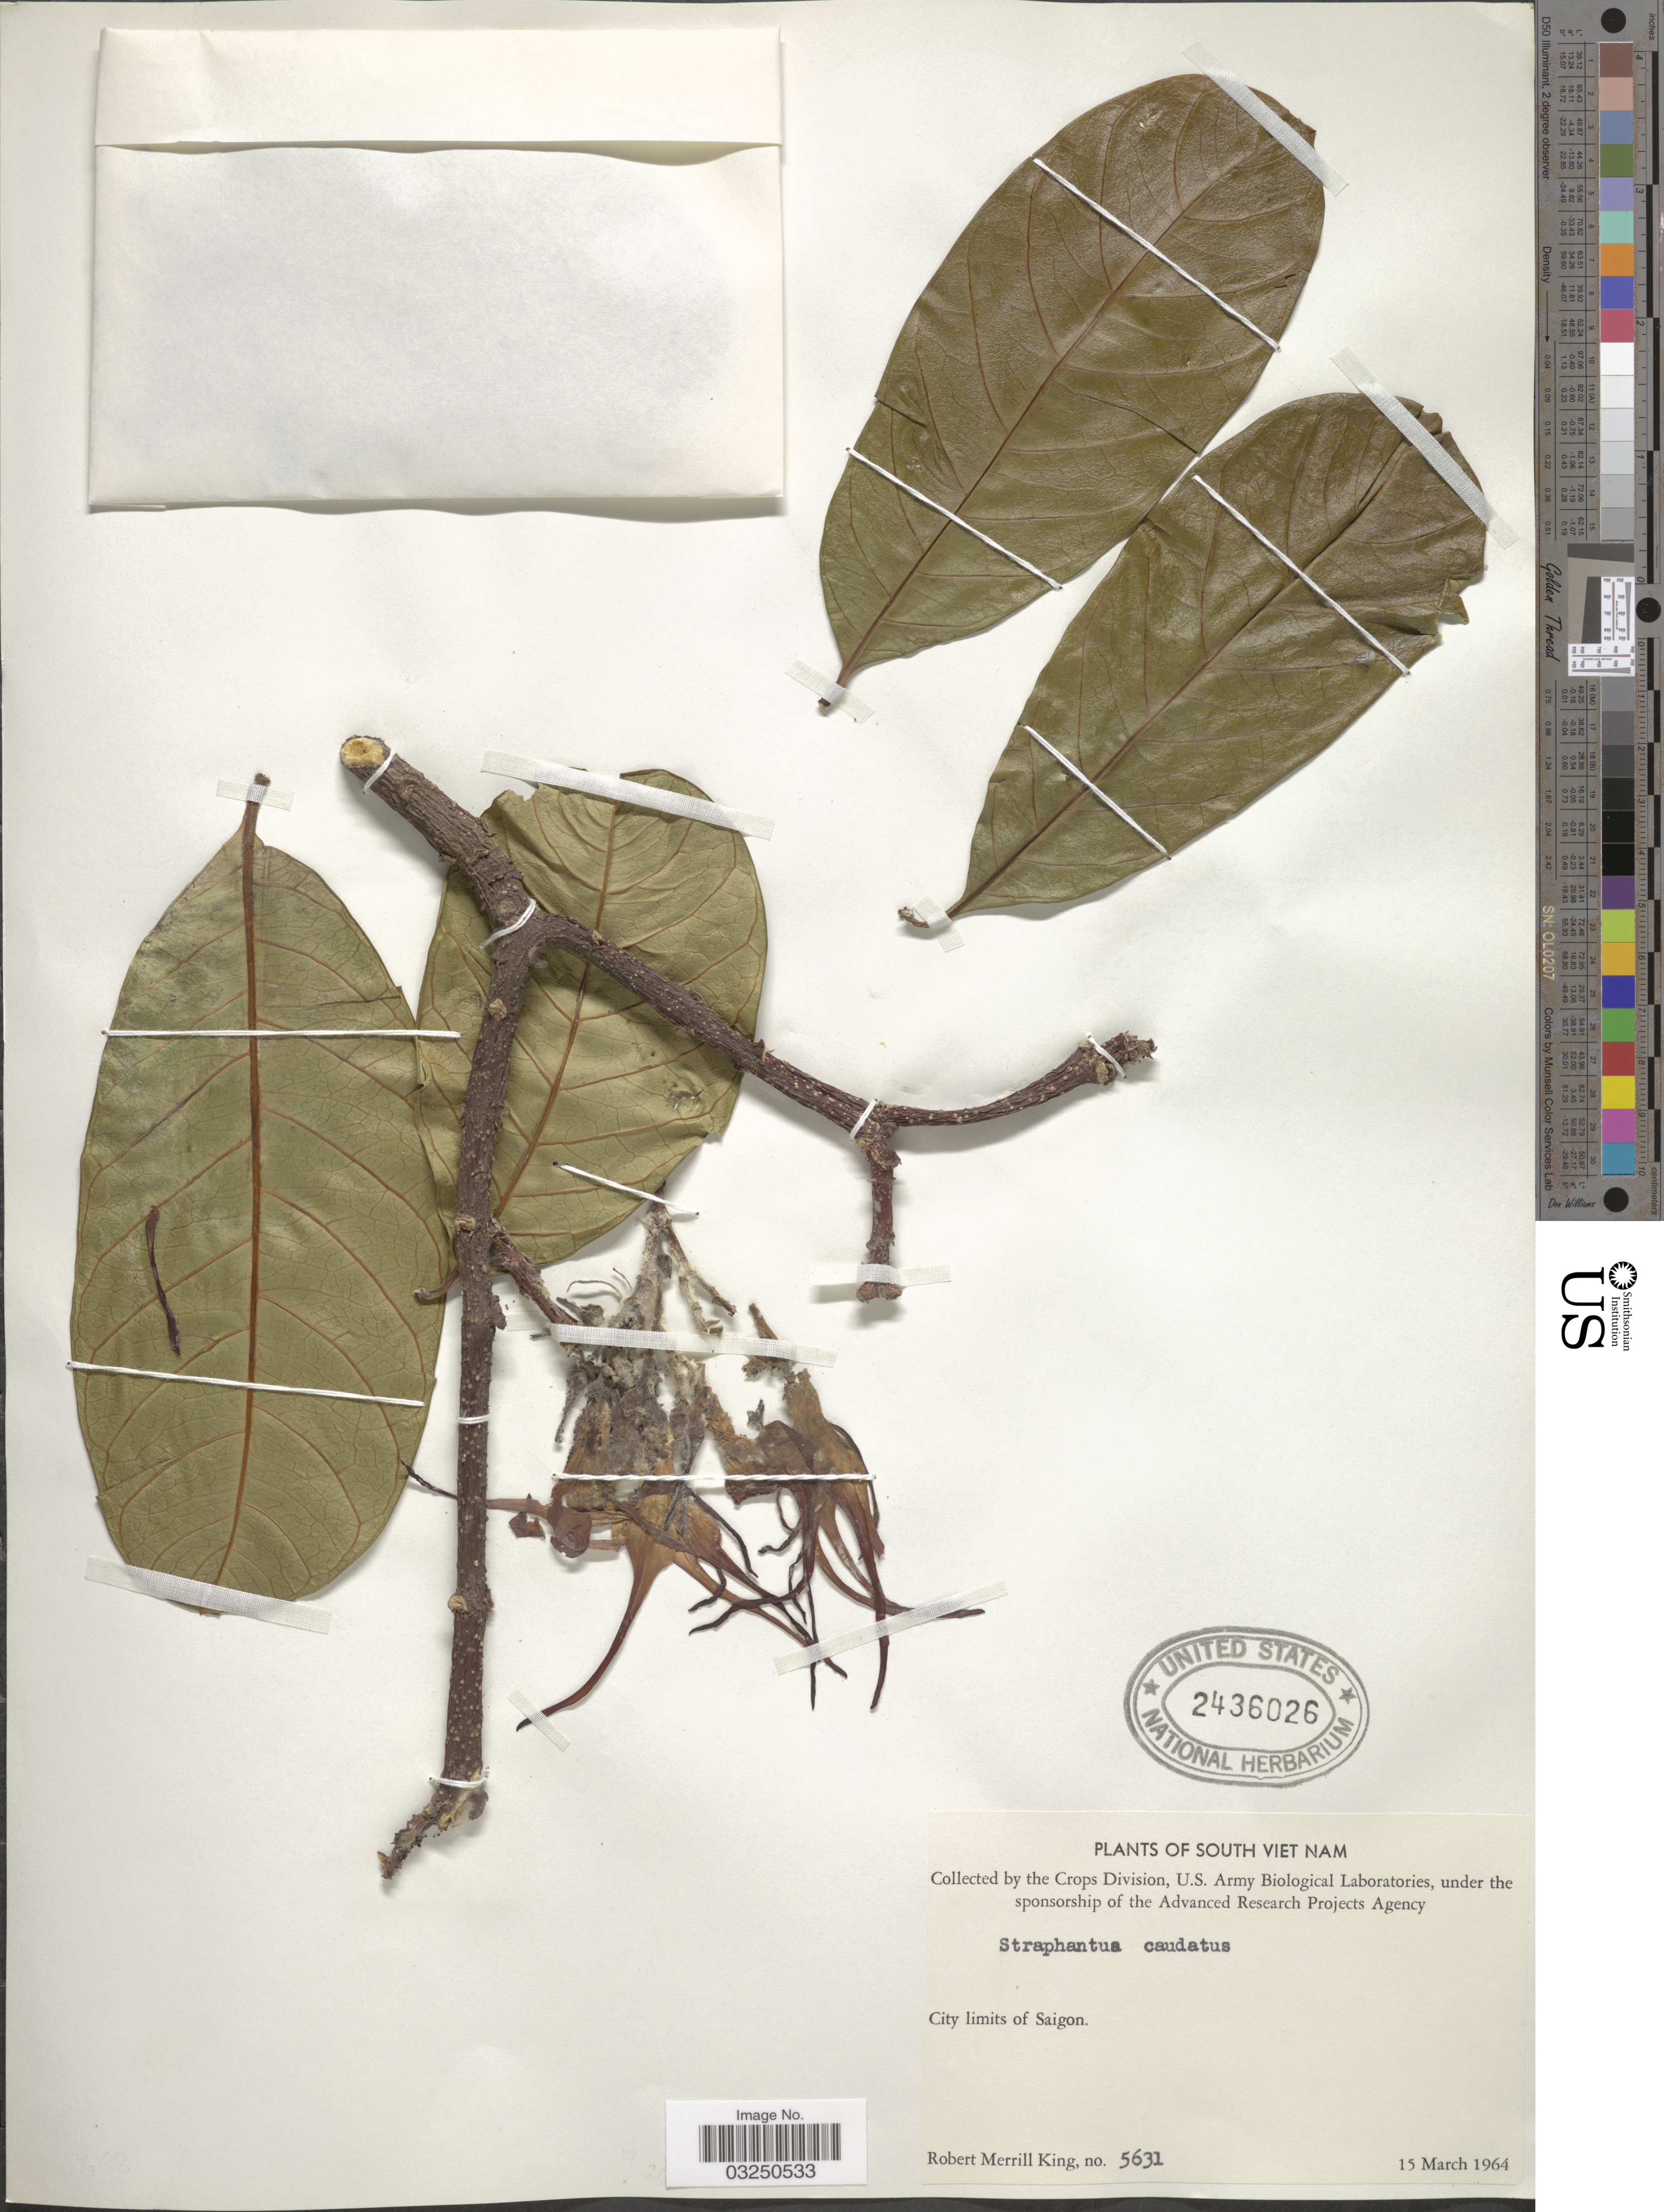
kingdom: Plantae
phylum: Tracheophyta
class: Magnoliopsida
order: Gentianales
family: Apocynaceae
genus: Strophanthus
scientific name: Strophanthus caudatus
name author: (L.) Kurz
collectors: R. M. King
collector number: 5631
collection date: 1964-03-15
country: Vietnam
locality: South Viet Nam. City limits of Saigon.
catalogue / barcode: US 2436026